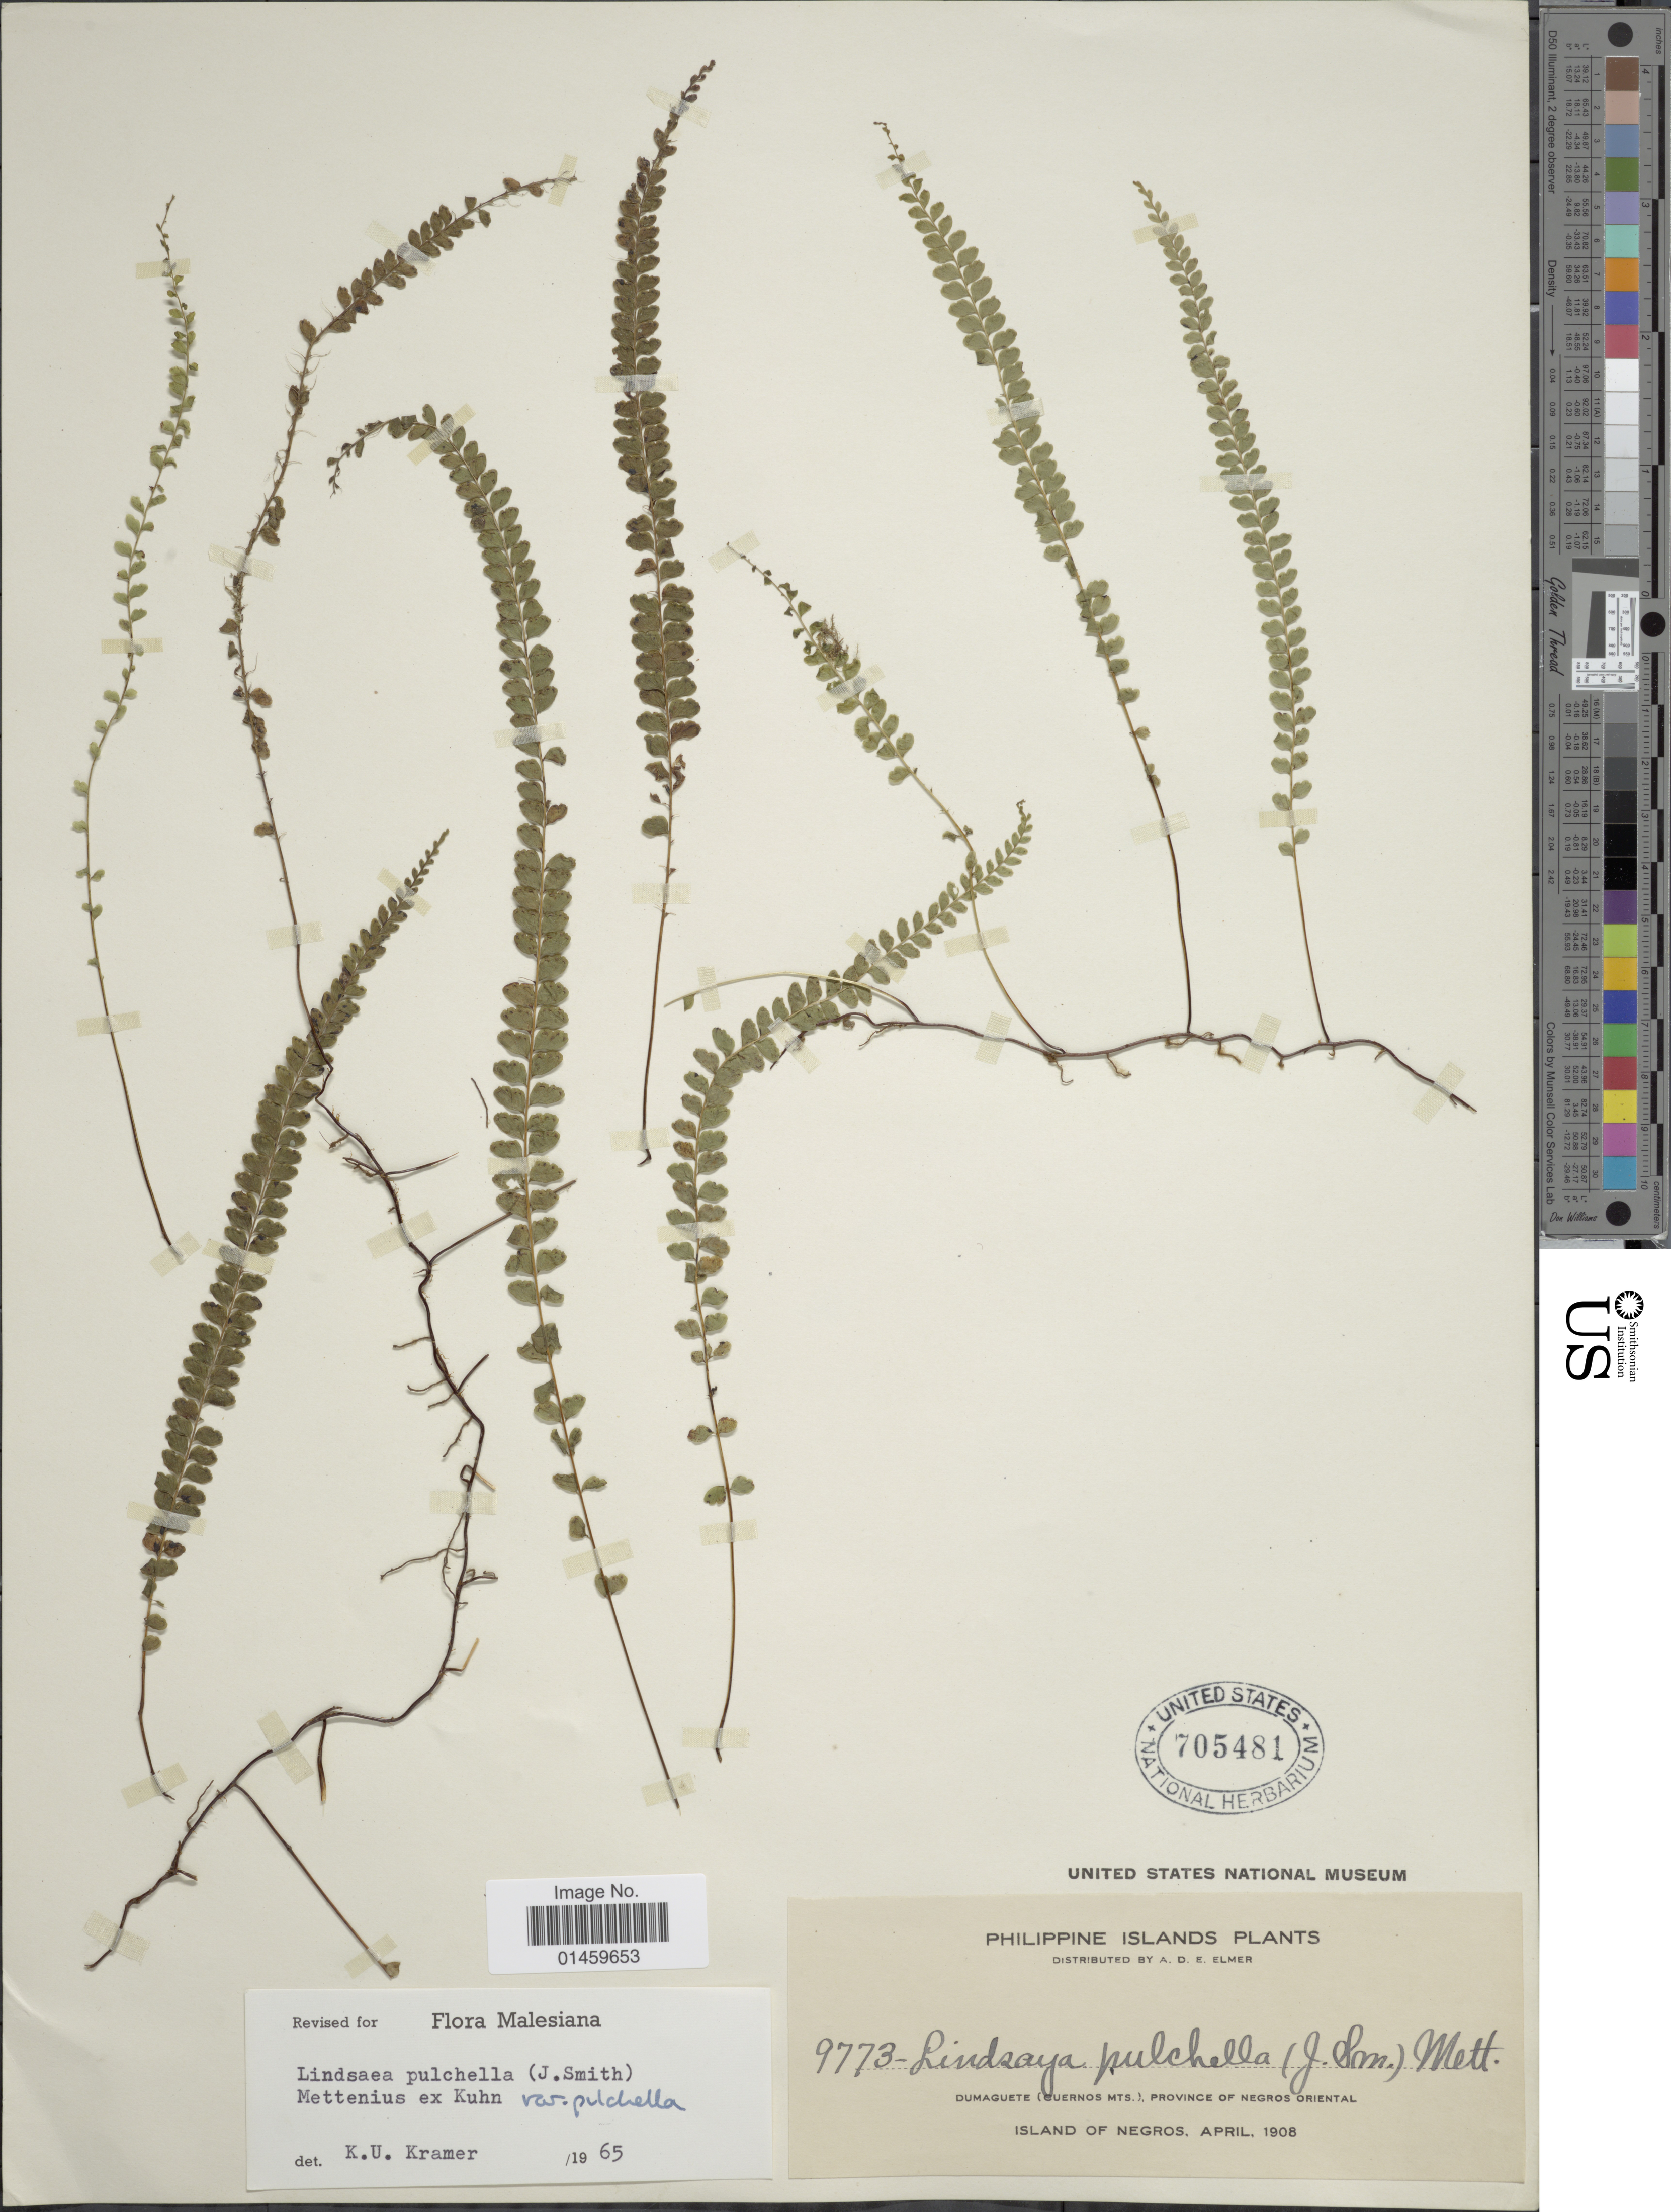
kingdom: Plantae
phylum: Tracheophyta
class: Polypodiopsida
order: Polypodiales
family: Lindsaeaceae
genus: Lindsaea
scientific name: Lindsaea pulchella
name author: (J. Sm.) Mett. ex Kuhn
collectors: A. D. E. Elmer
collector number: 9773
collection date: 1908-04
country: Philippines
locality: Dumaguete (Cuernos Mts.), Province of Negros Oriental.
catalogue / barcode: US 705481